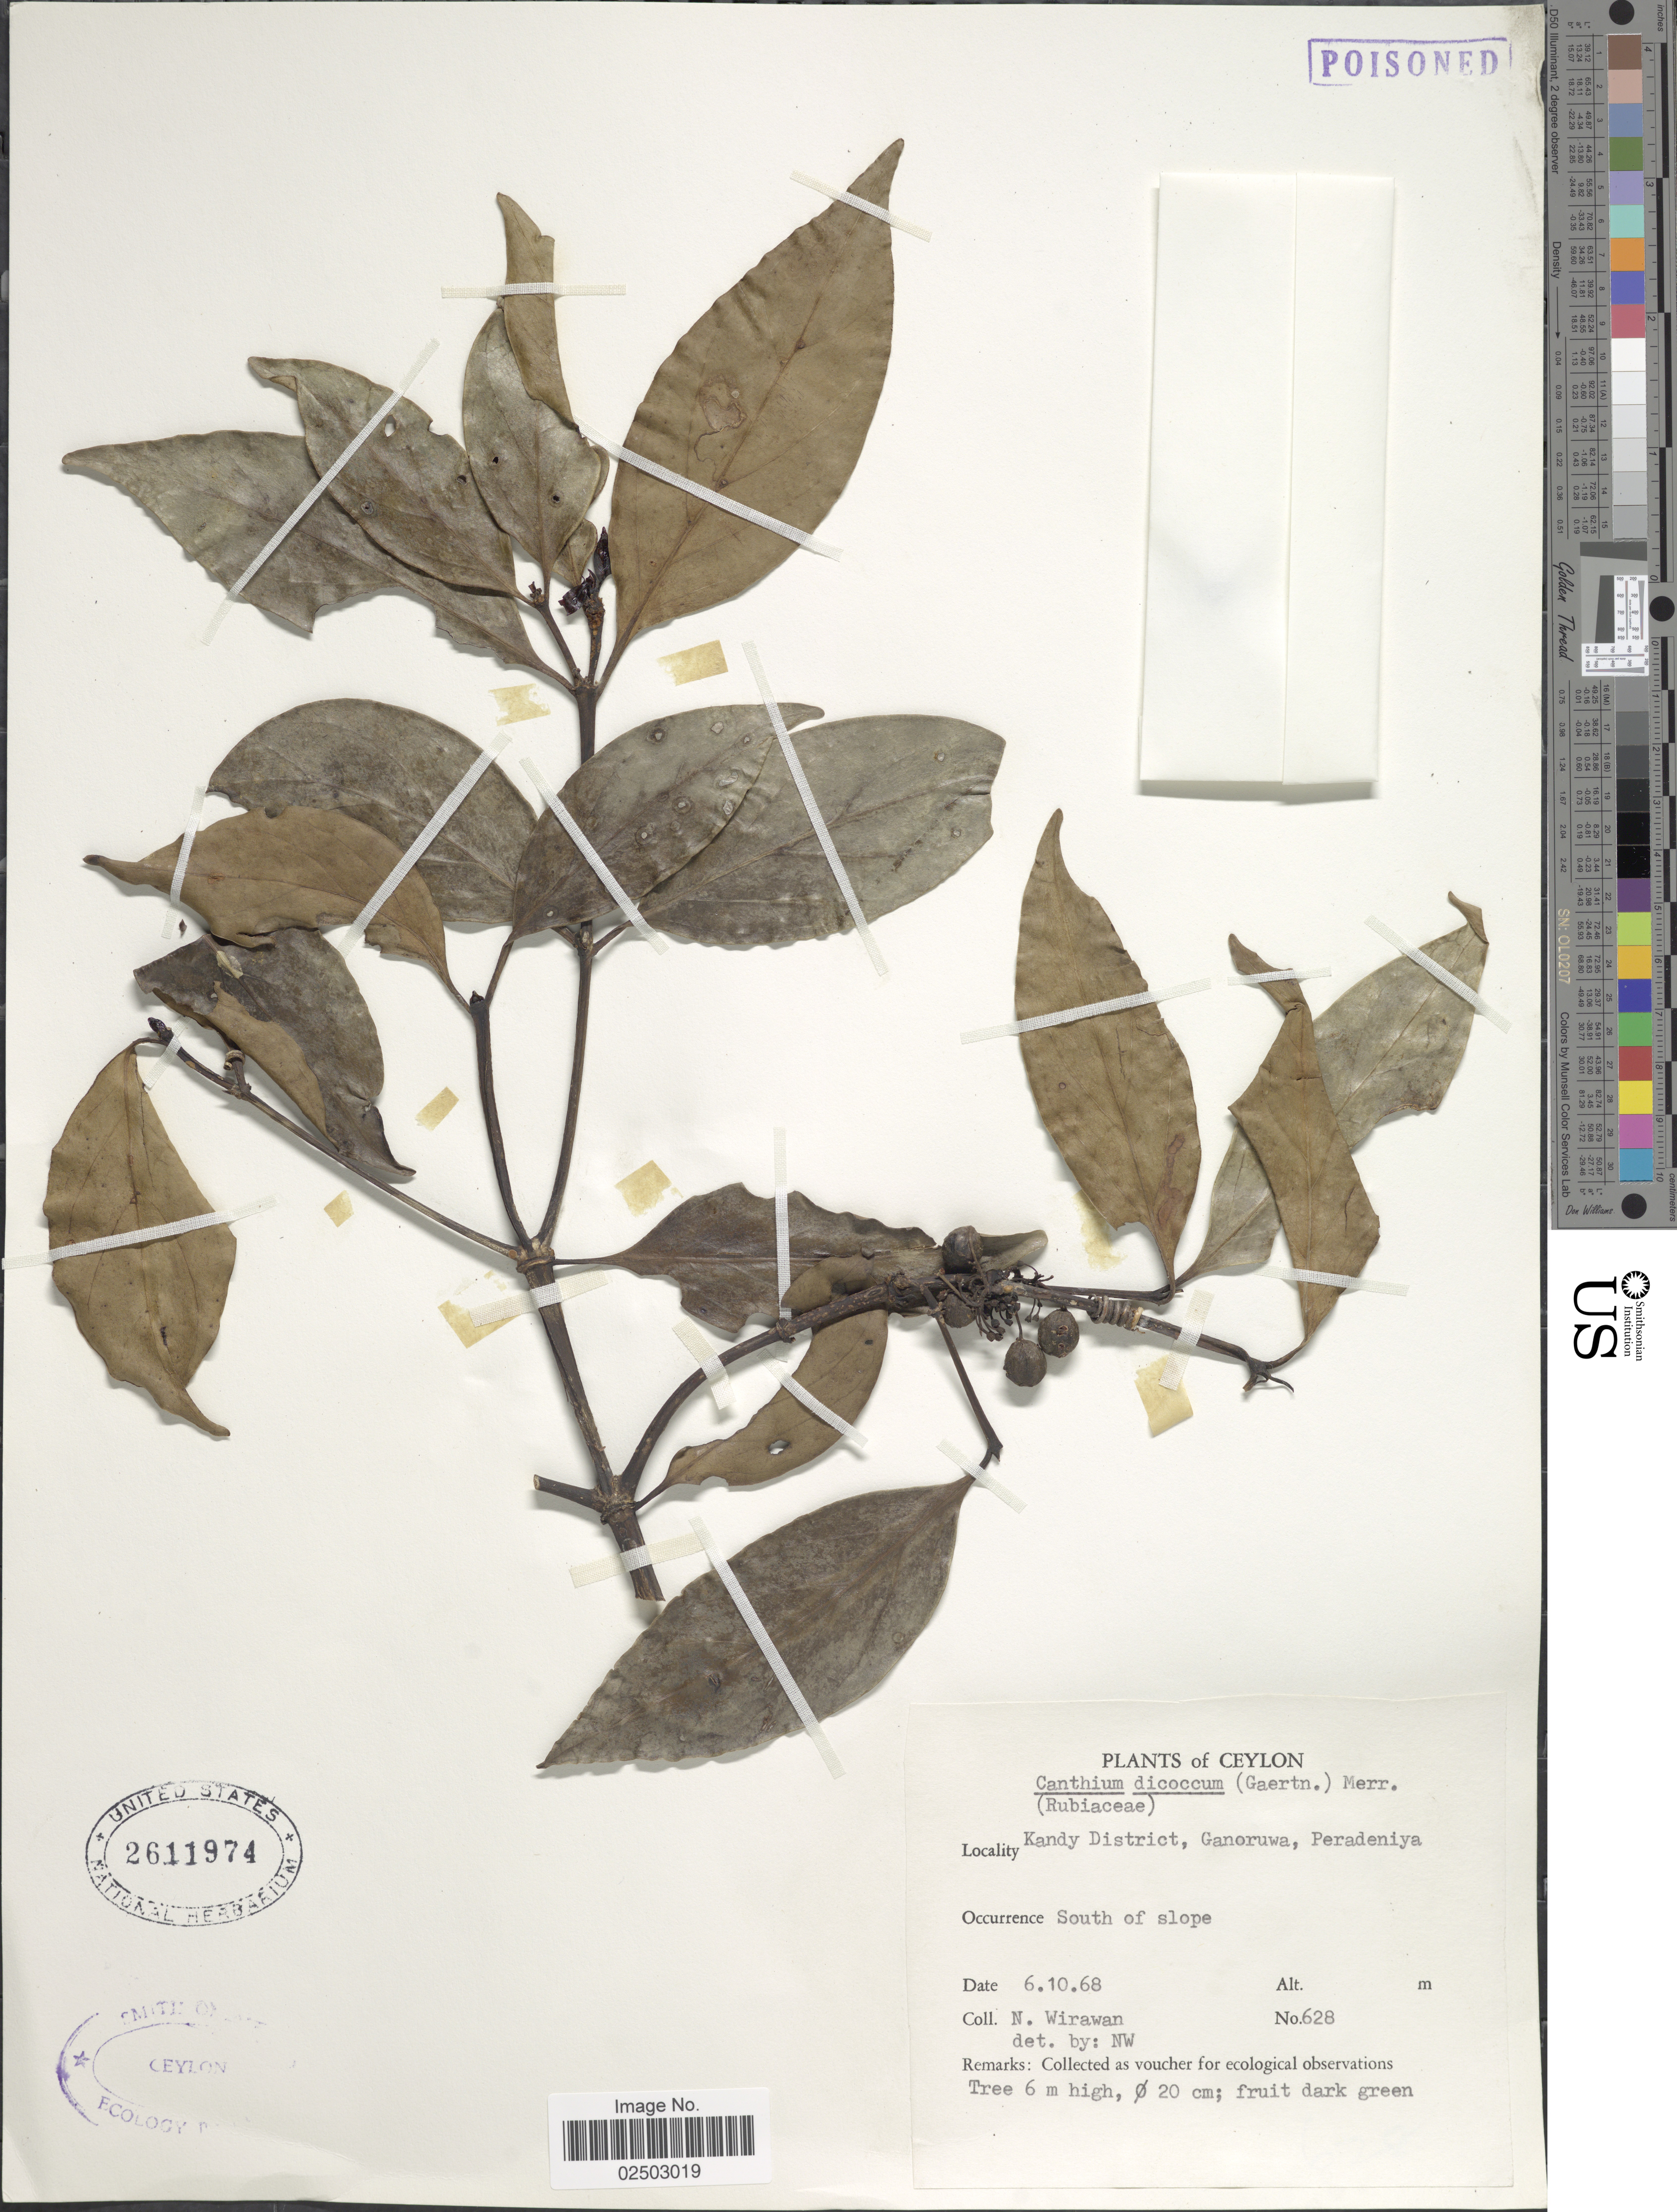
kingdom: Plantae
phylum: Tracheophyta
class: Magnoliopsida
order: Gentianales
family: Rubiaceae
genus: Canthium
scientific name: Canthium dicoccum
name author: (Gaertn.) Merr.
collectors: N. Wirawan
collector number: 628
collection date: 1968-10-06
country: Sri Lanka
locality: Ceylon, Kandy District, Ganoruwa, Peradeniya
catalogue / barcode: US 2611974